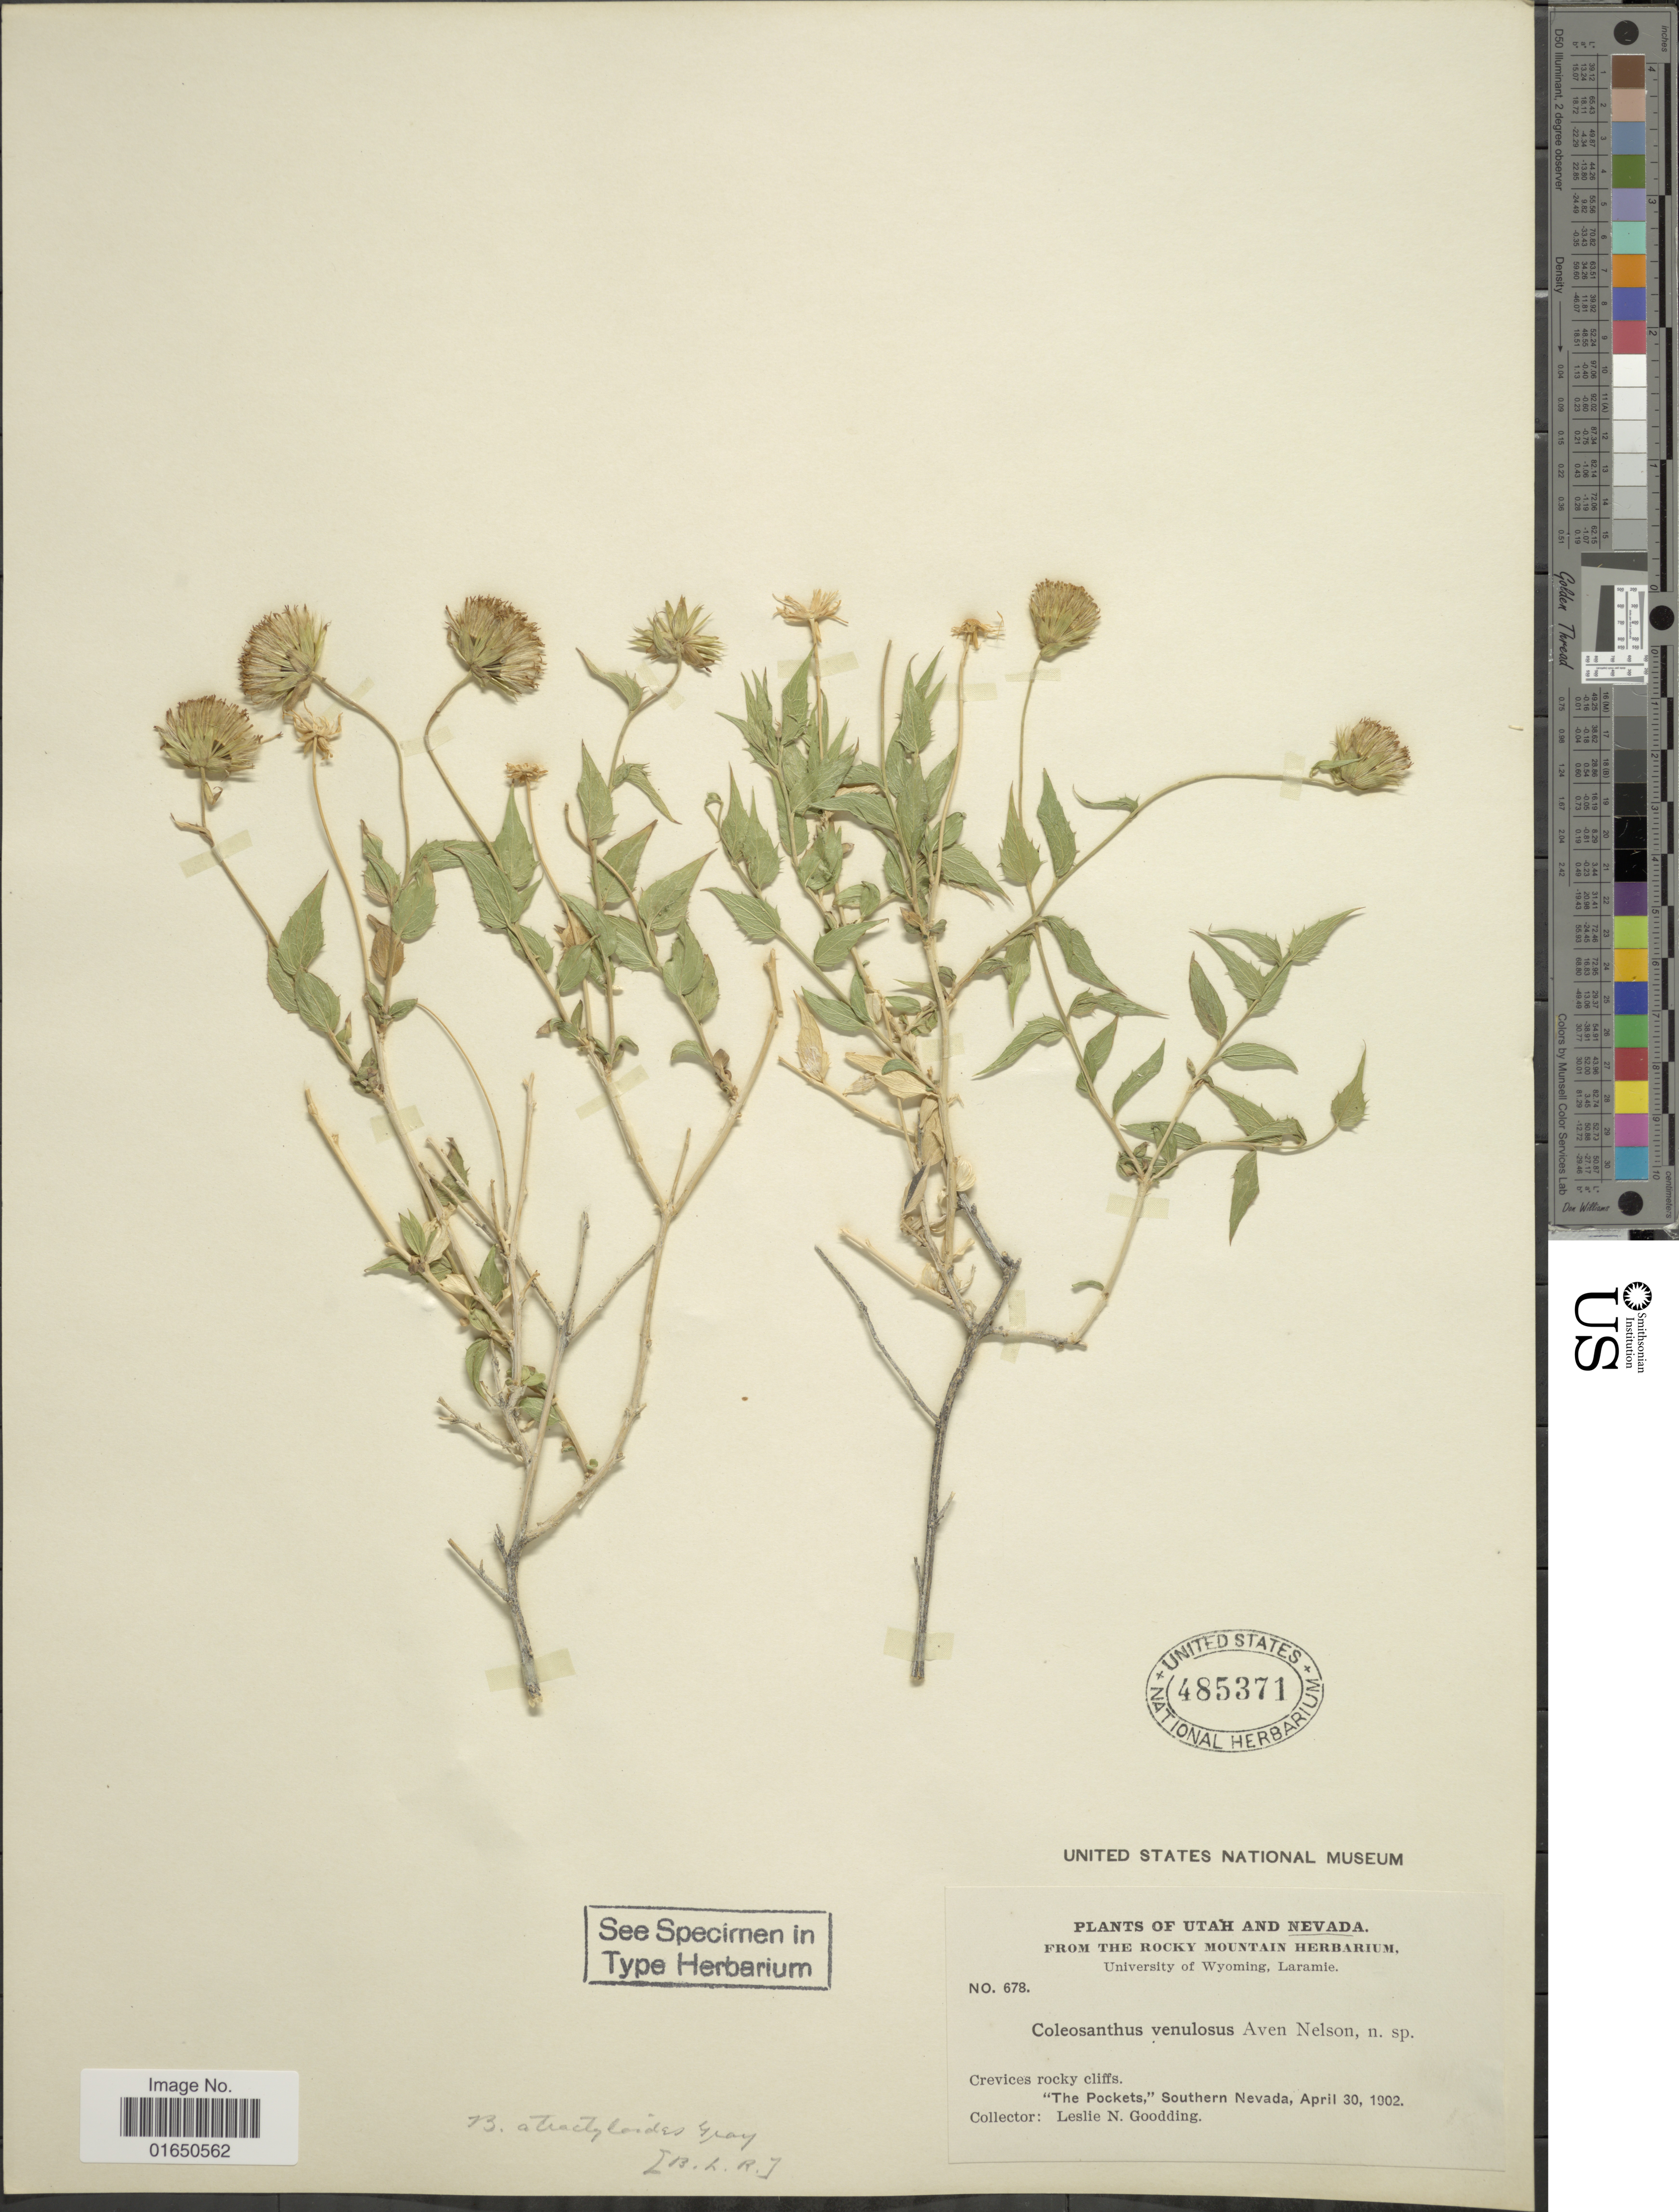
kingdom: Plantae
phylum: Tracheophyta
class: Magnoliopsida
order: Asterales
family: Asteraceae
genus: Brickellia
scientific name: Brickellia atractyloides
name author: A. Gray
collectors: L. N. Goodding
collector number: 678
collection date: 1902-04-30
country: United States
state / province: Nevada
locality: The Pockets,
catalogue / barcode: US 485371